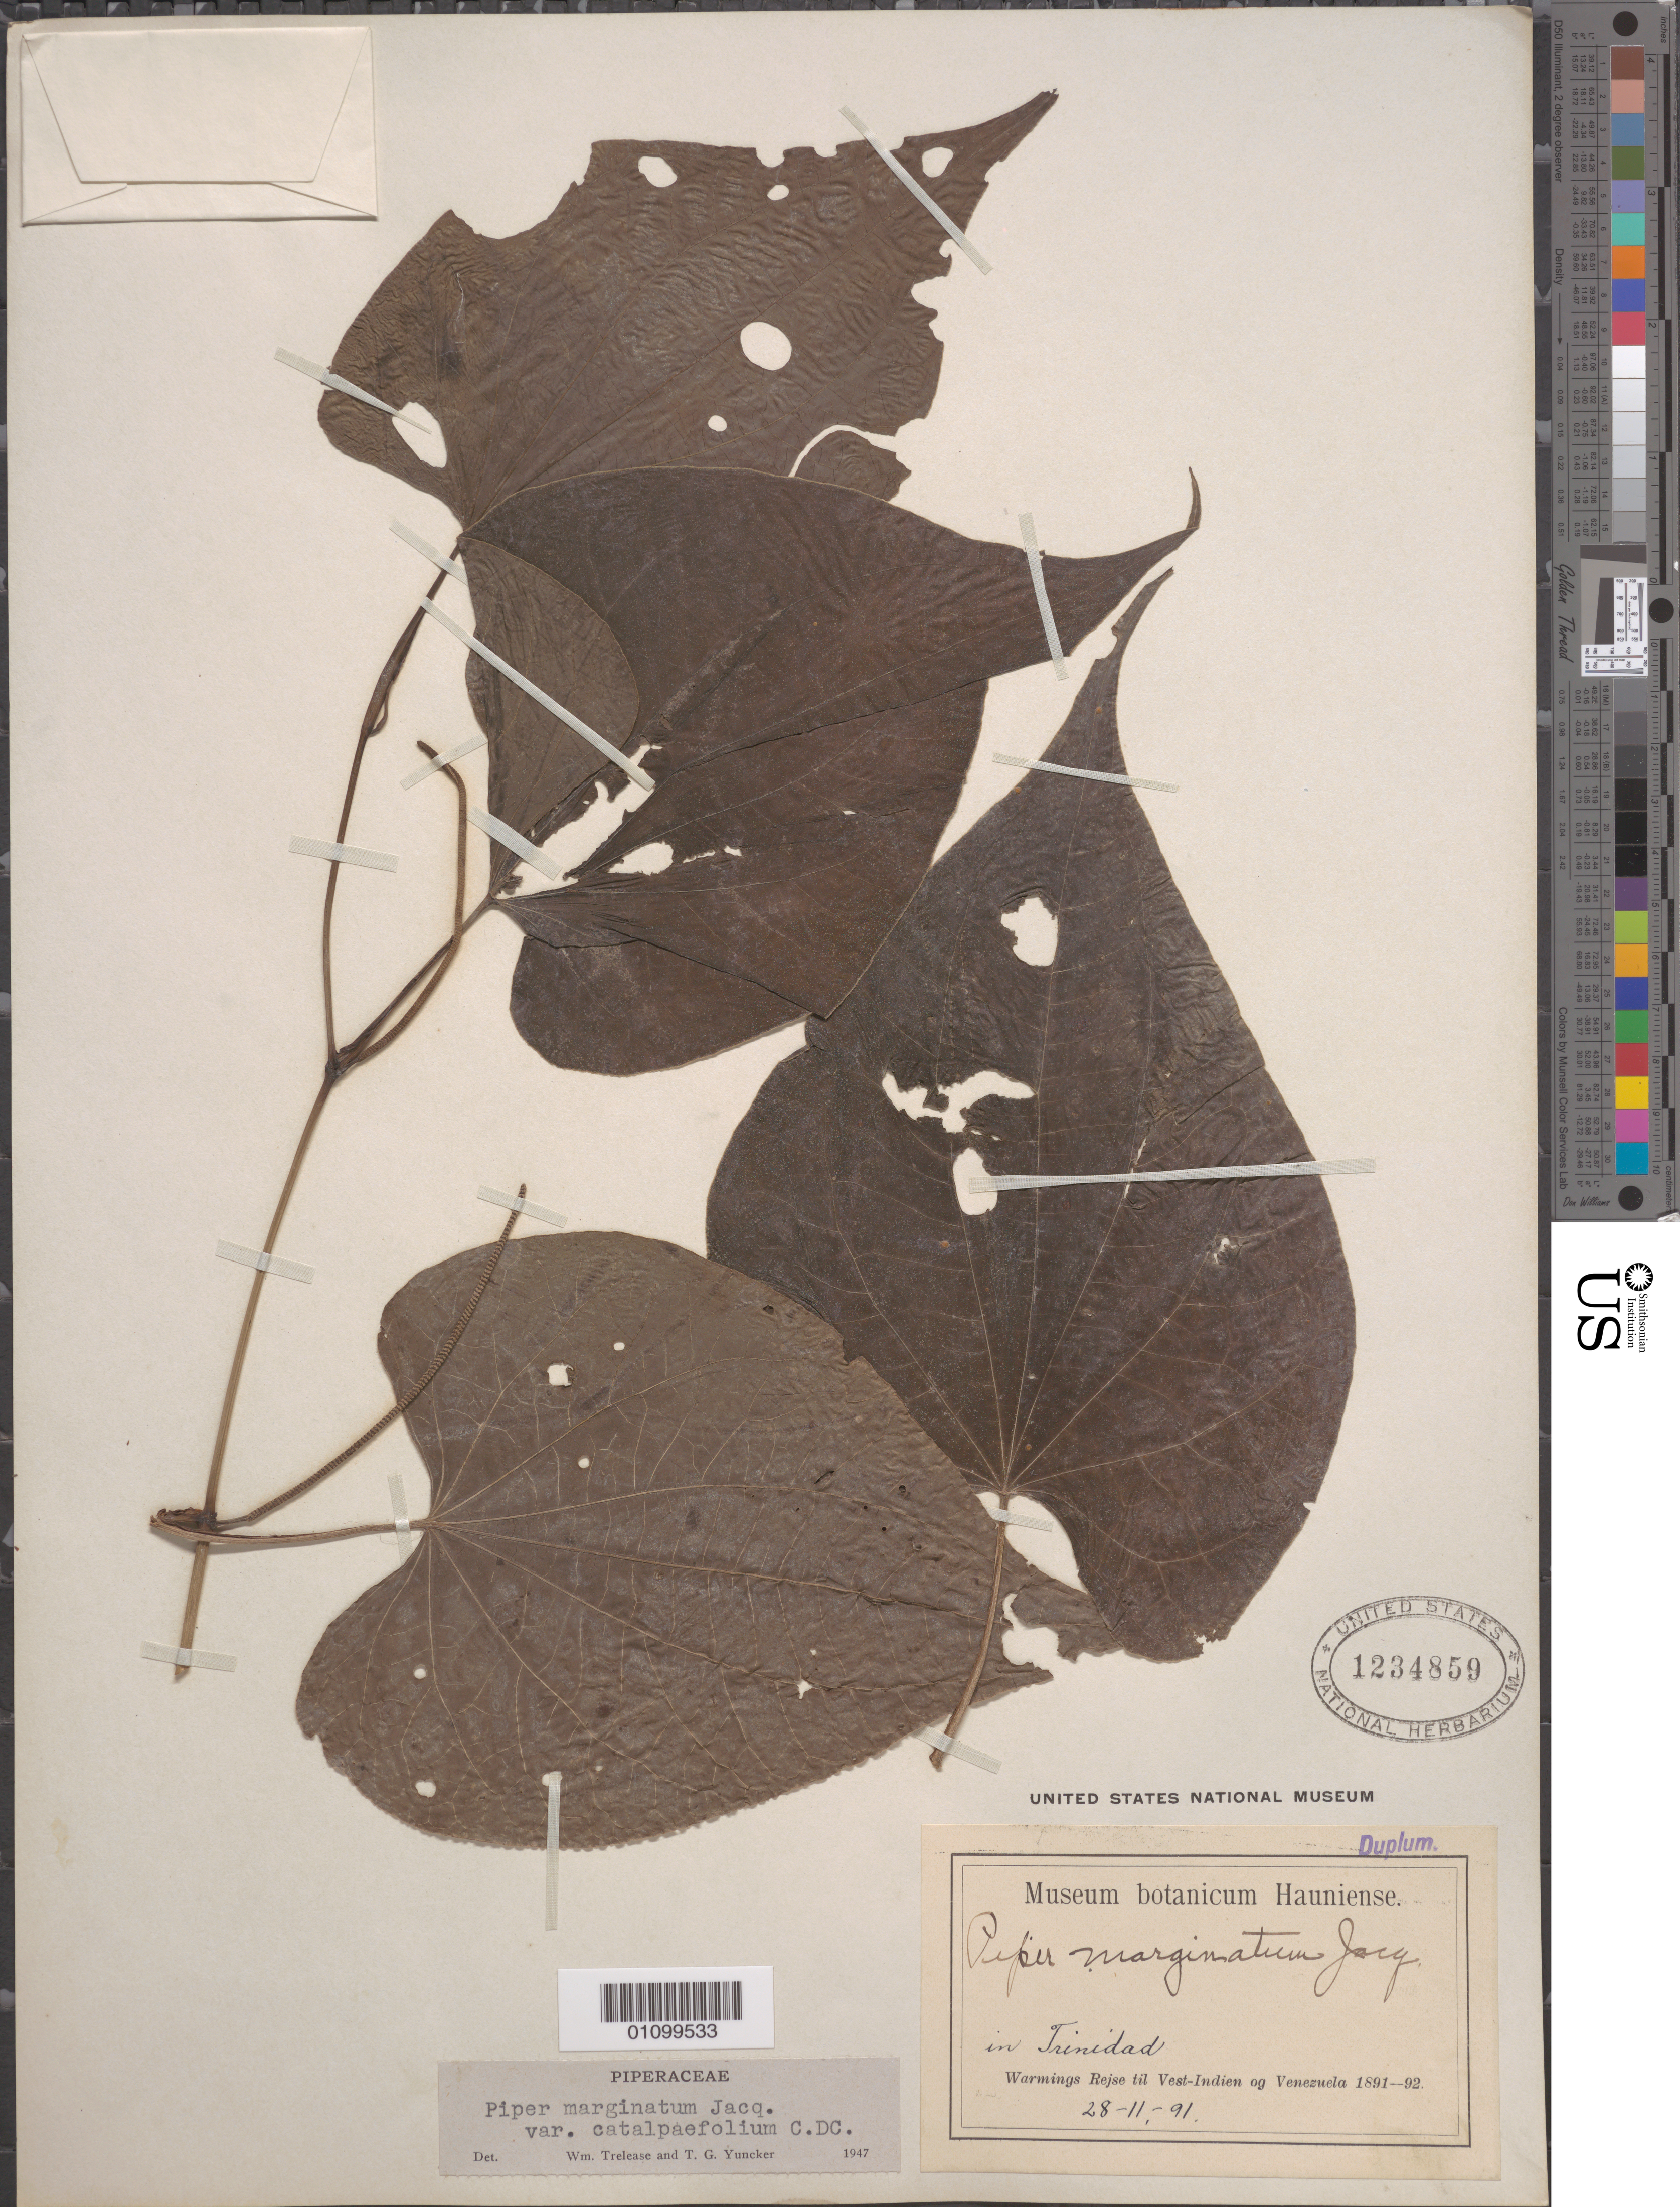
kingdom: Plantae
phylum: Tracheophyta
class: Magnoliopsida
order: Piperales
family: Piperaceae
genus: Piper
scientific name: Piper marginatum var. catalpifolium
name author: (Kunth) C. DC.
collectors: W. Rejse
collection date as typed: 28 Nov 1891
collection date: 1891-11-28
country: Trinidad and Tobago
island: Trinidad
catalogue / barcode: US 1234859